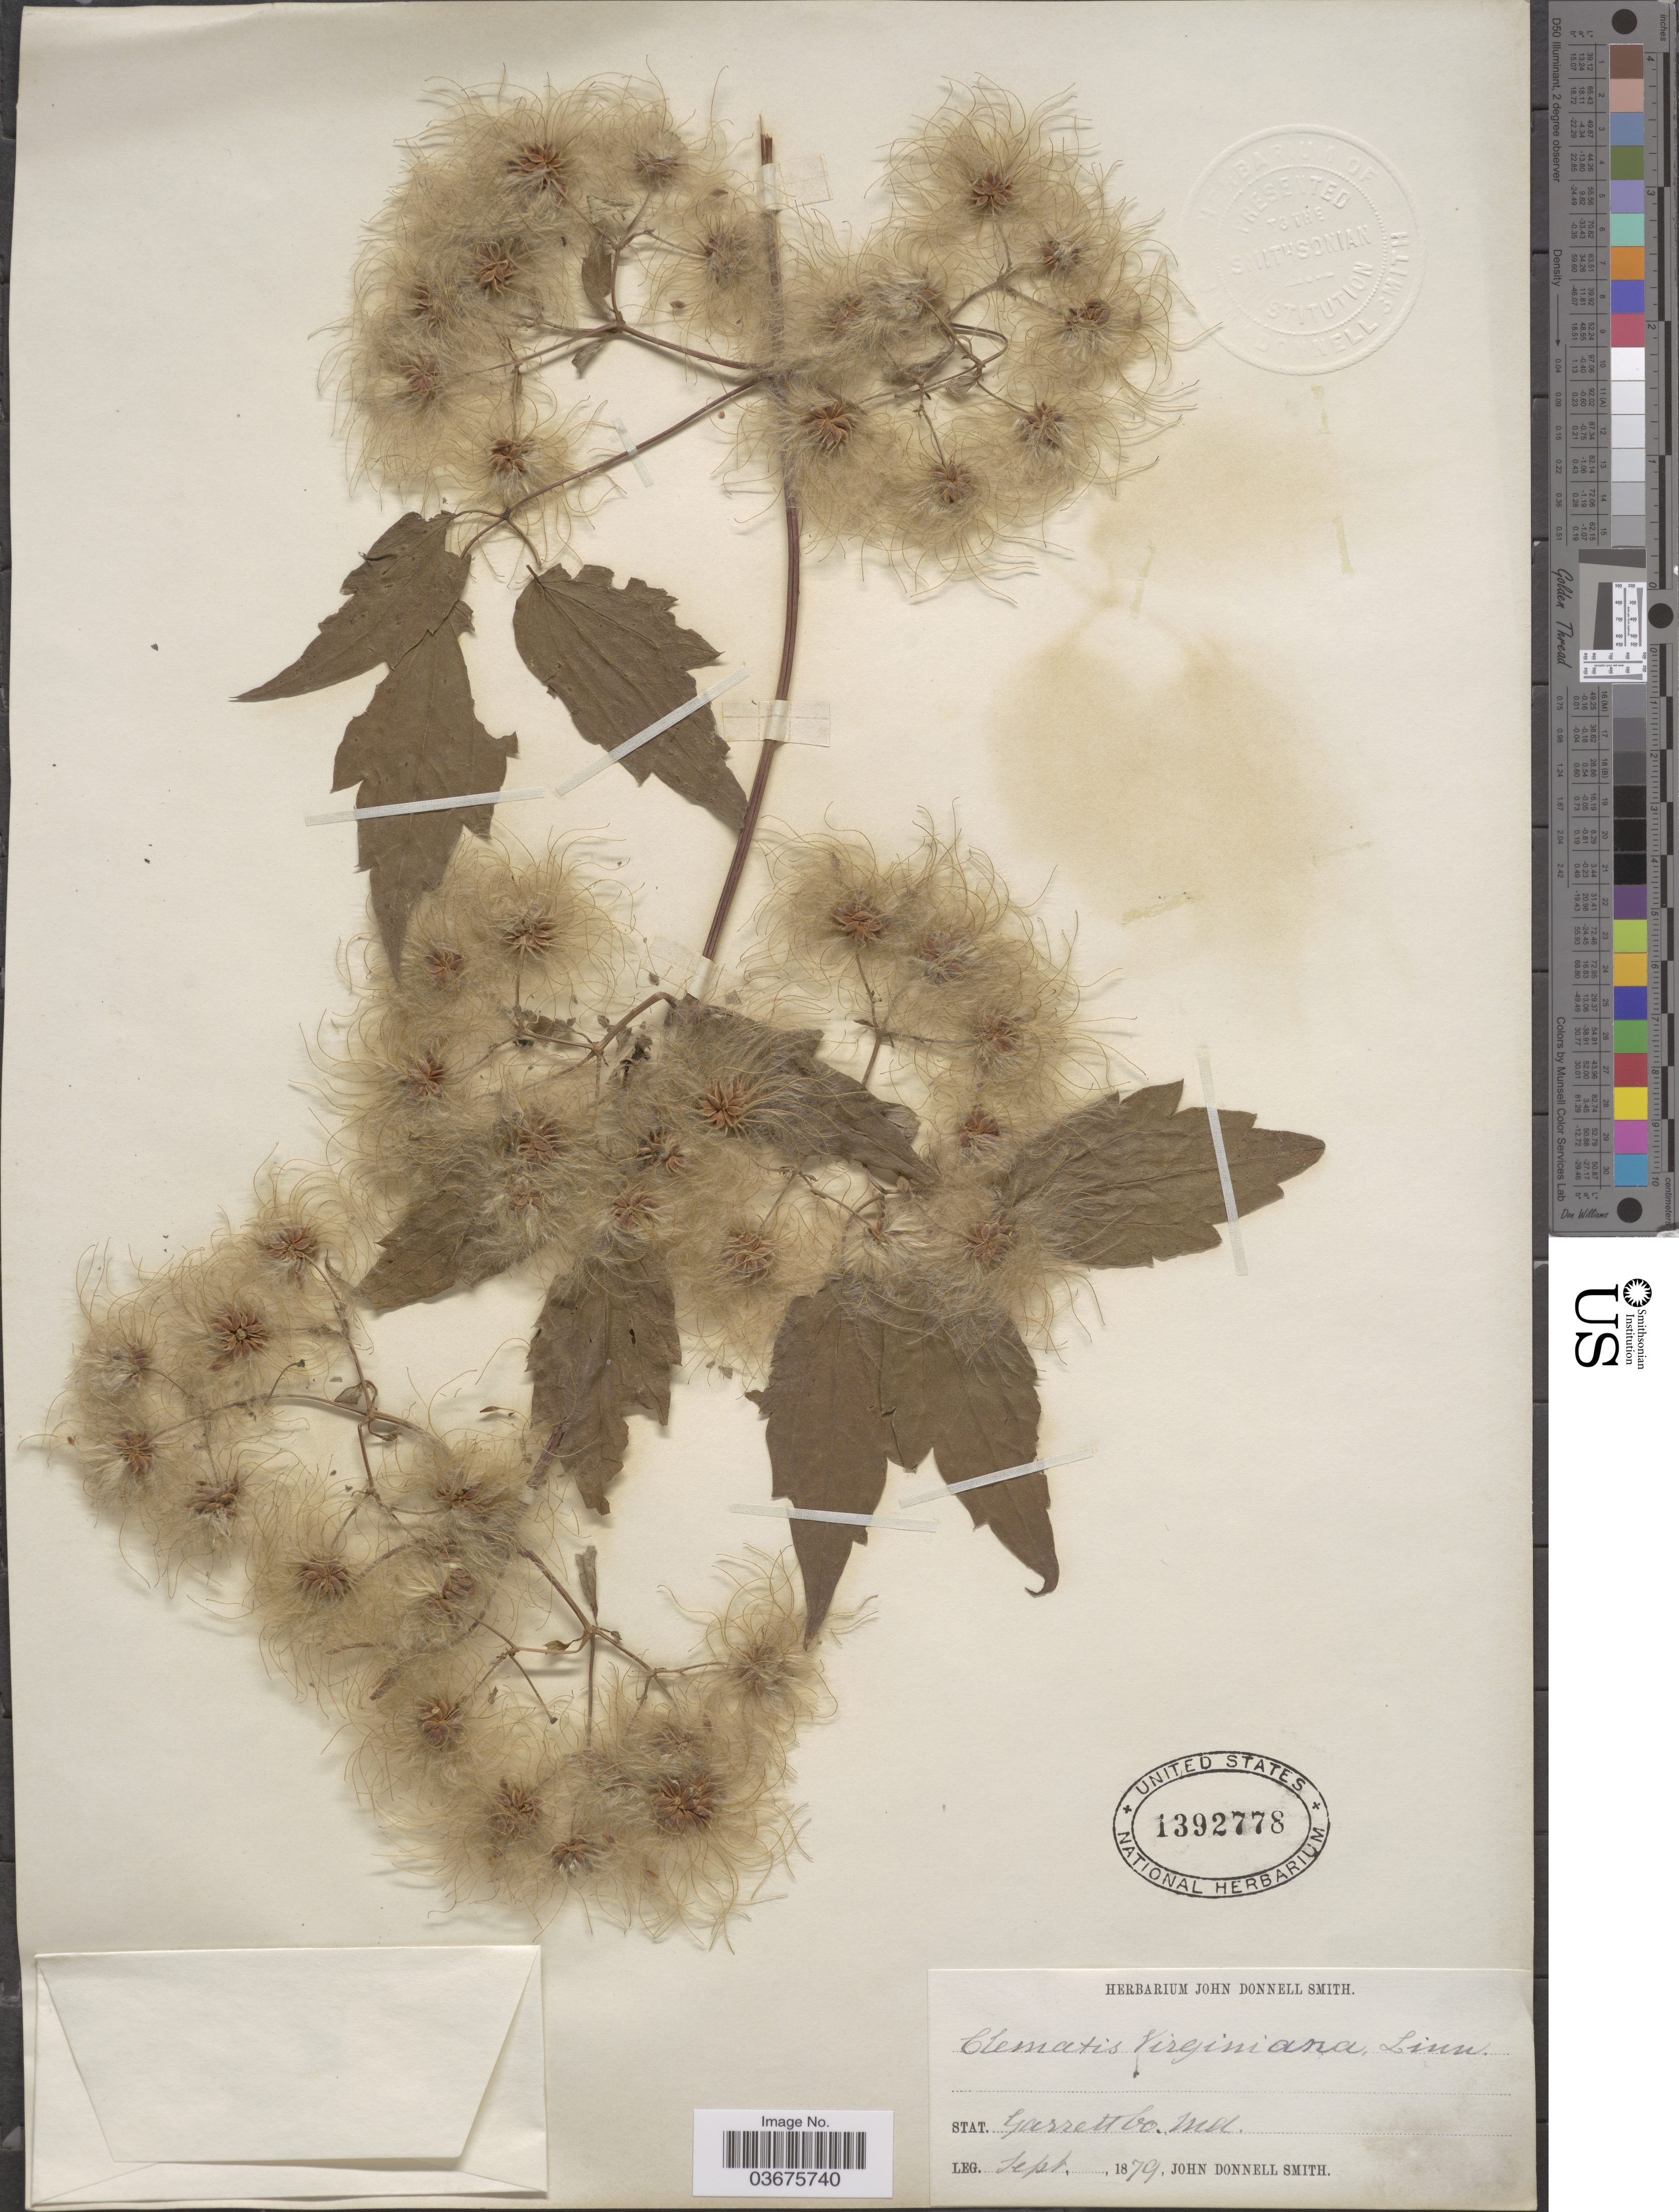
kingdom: Plantae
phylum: Tracheophyta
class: Magnoliopsida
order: Ranunculales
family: Ranunculaceae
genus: Clematis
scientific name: Clematis virginiana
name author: L.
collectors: J. Donnell Smith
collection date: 1879-09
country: United States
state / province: Maryland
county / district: Garrett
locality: Stat. Garrett Co.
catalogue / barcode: US 1392778